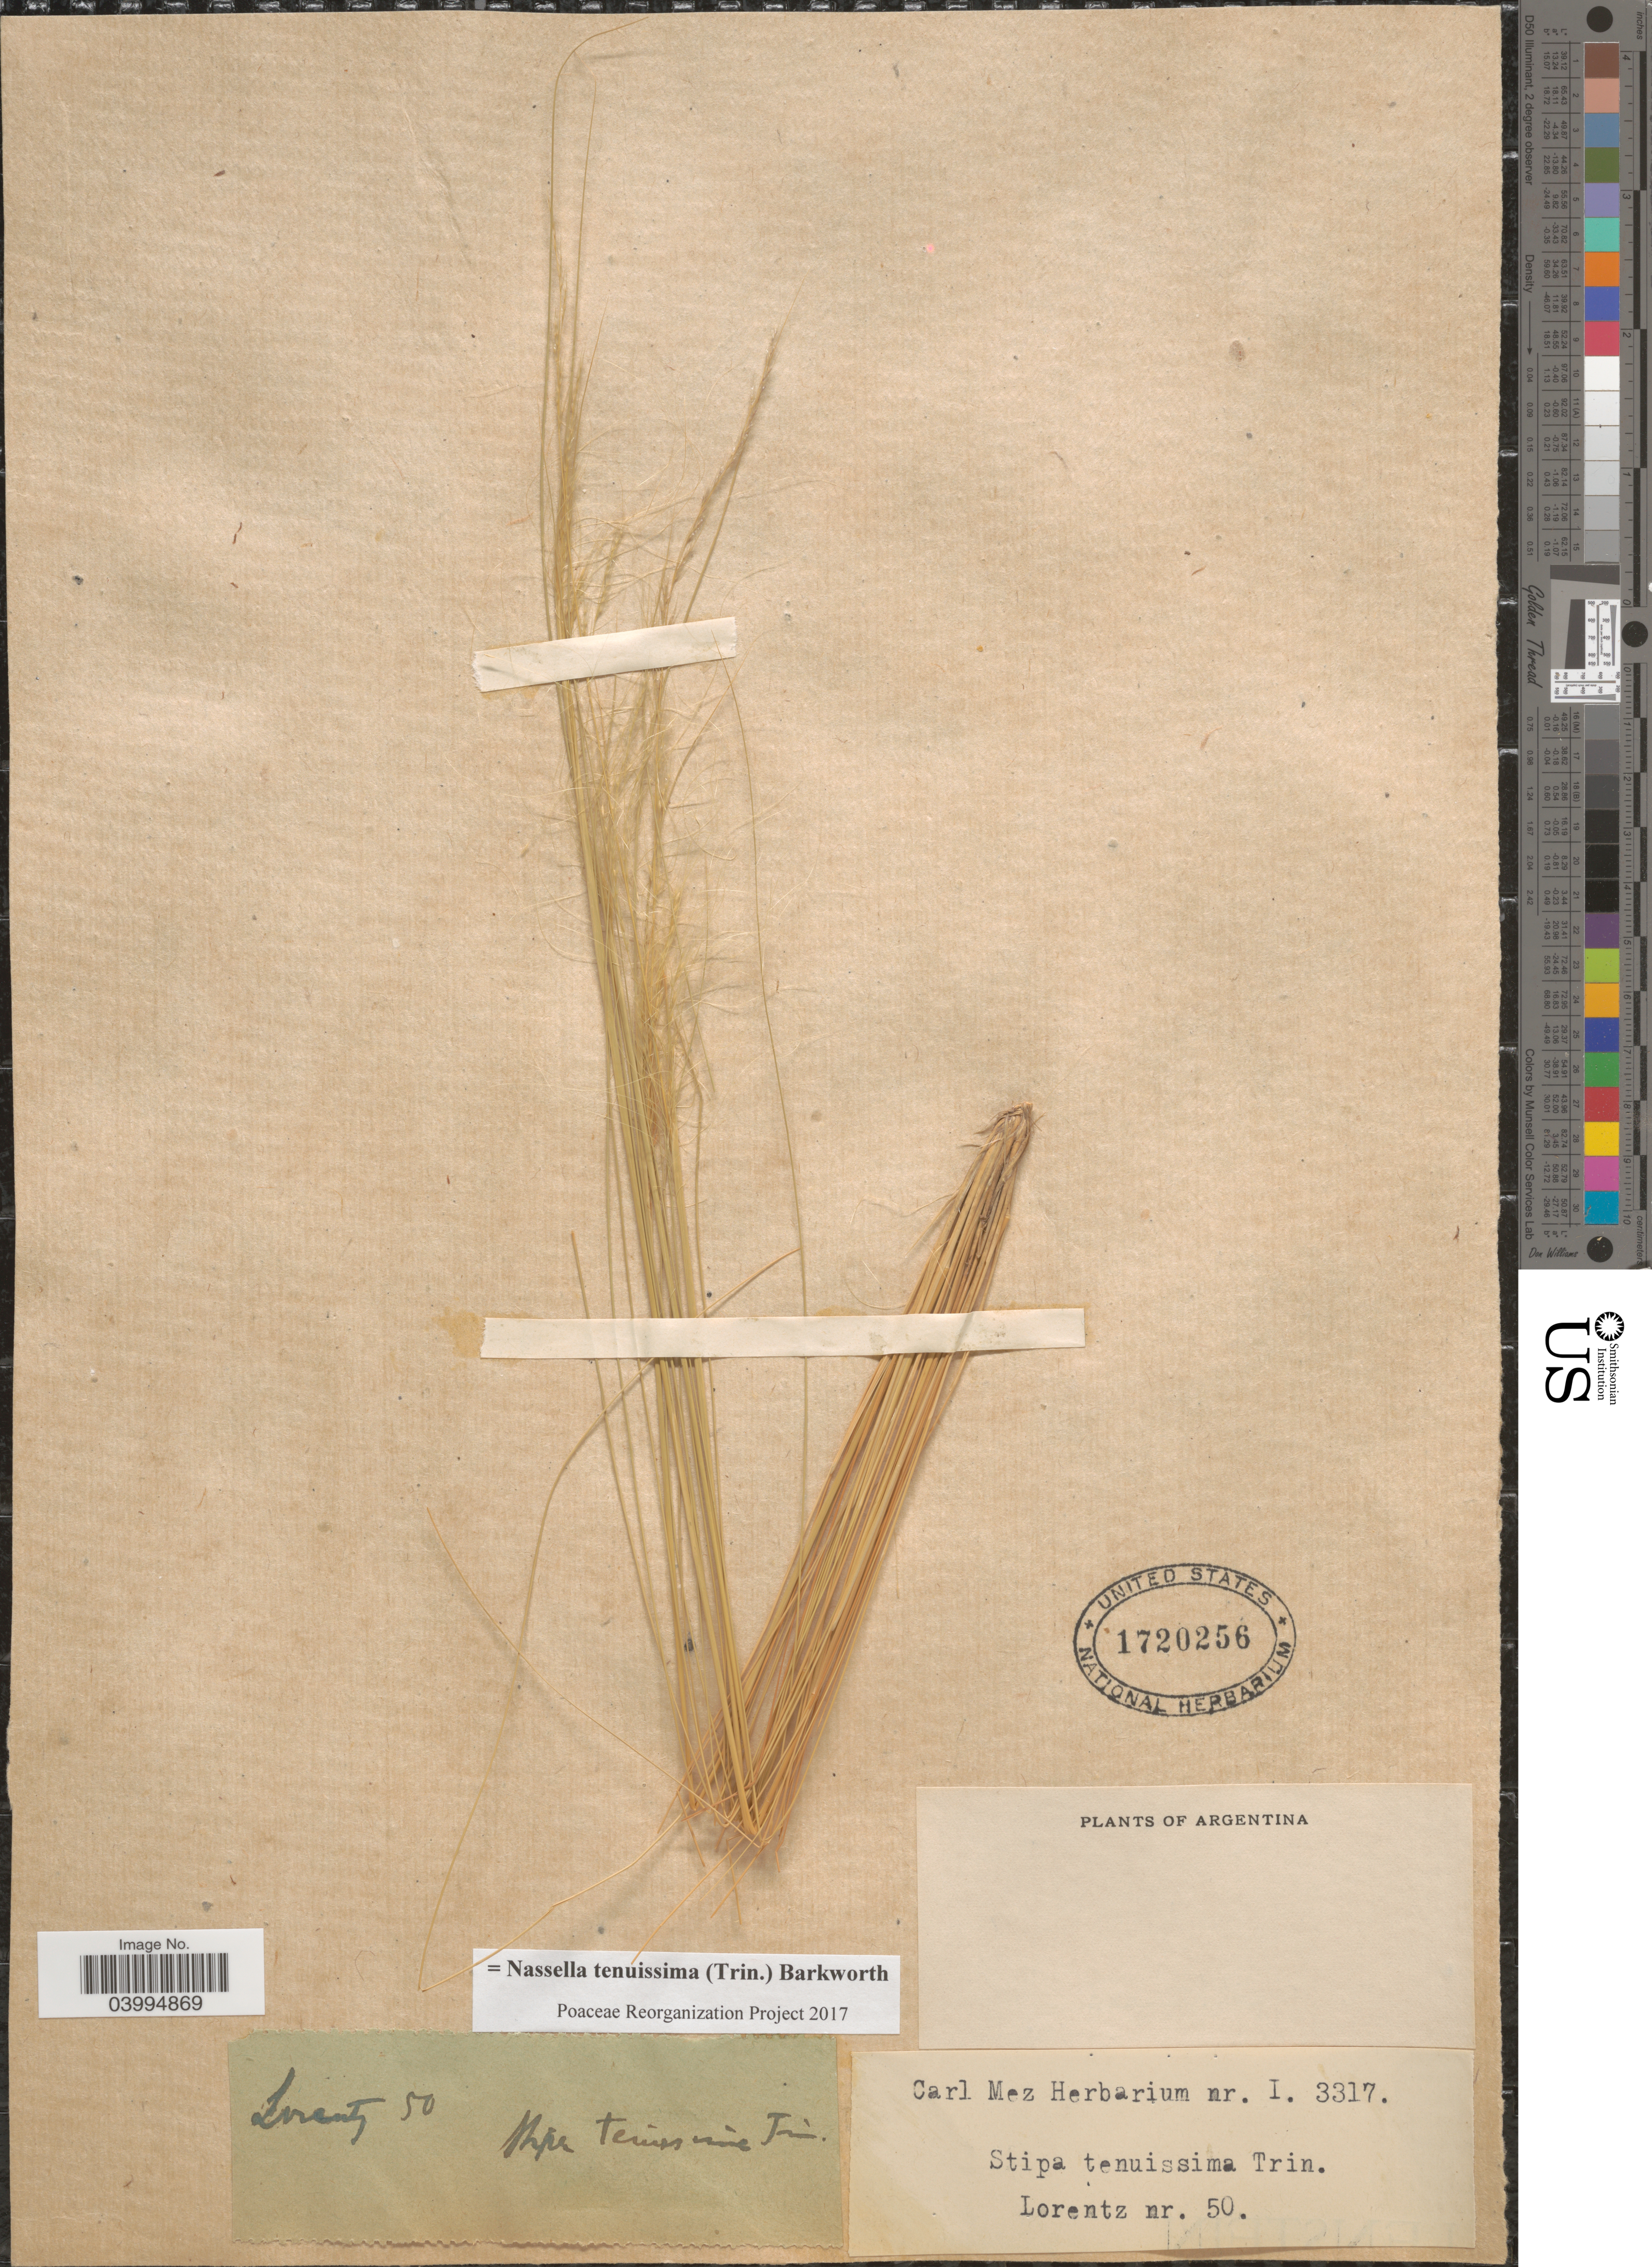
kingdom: Plantae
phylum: Tracheophyta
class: Liliopsida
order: Poales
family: Poaceae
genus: Nassella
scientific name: Nassella tenuissima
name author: (Trin.) Barkworth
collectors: -. Lorentz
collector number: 50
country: Argentina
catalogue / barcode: US 1720256